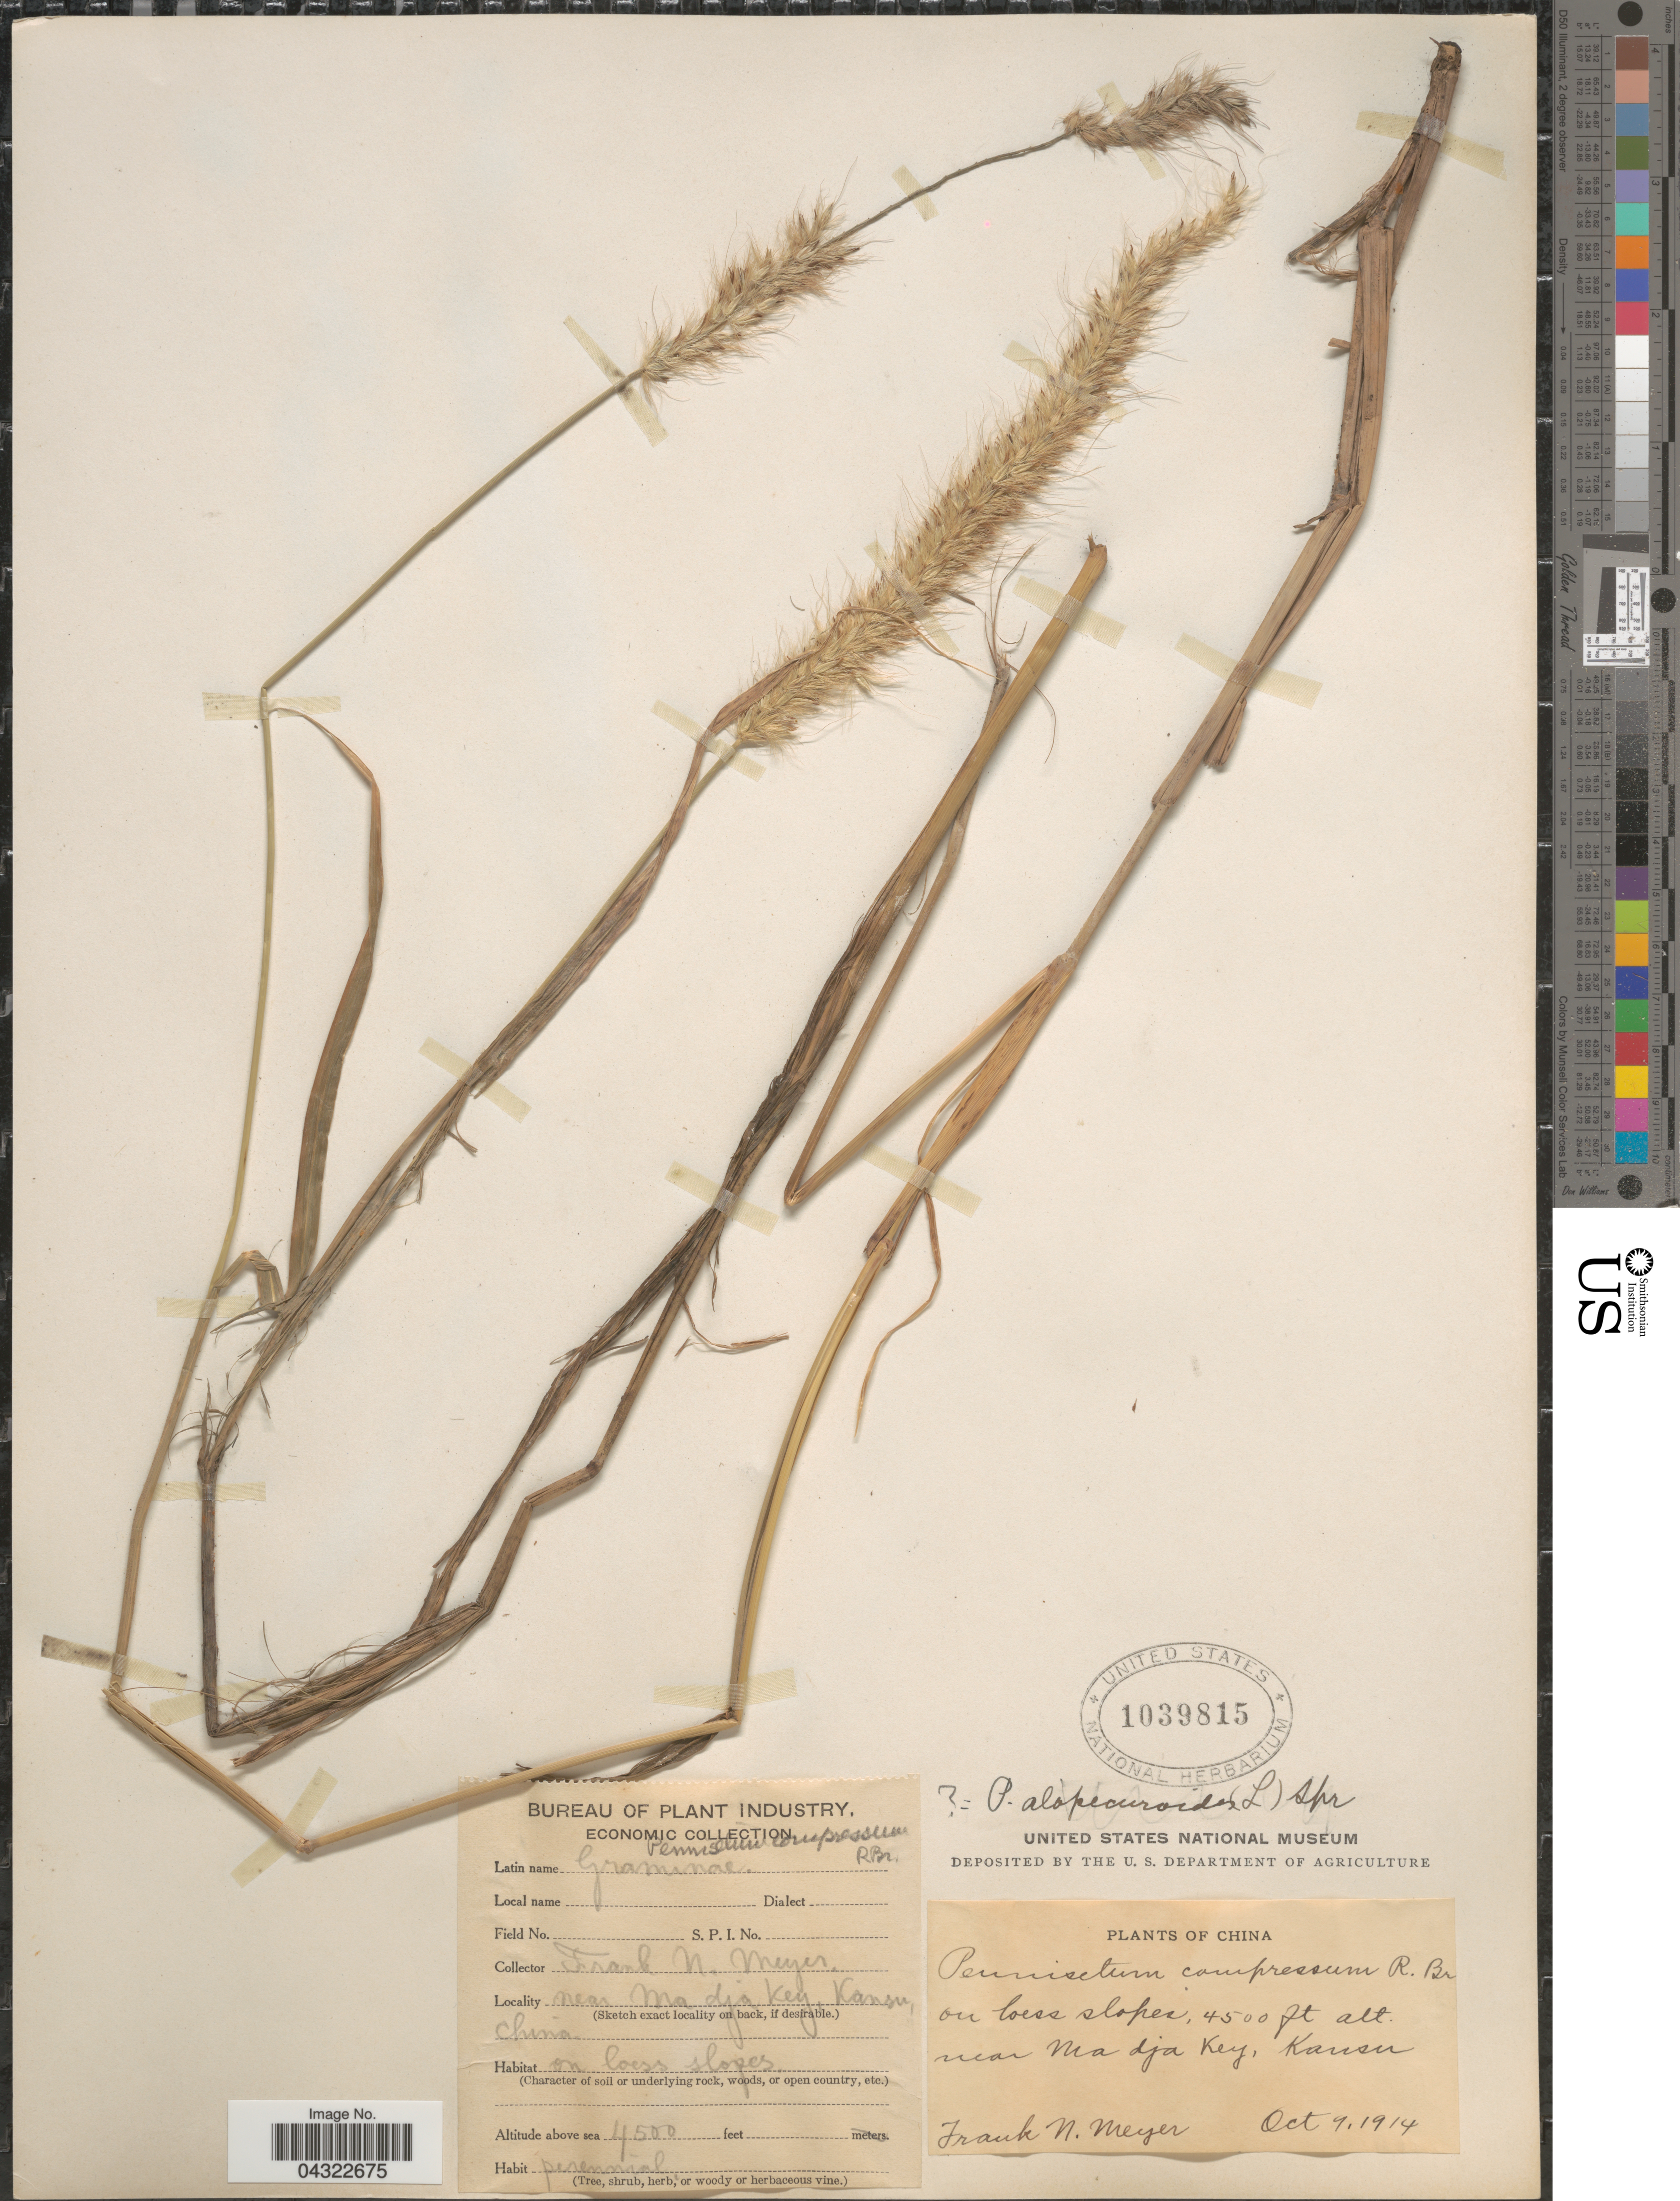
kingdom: Plantae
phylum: Tracheophyta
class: Liliopsida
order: Poales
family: Poaceae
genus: Cenchrus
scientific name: Cenchrus sp.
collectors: F. N. Meyer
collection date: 1914-10-09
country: China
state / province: Gansu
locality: On loess slopes near Ma dja Key, Kansu.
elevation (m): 1372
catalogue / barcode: US 1039815